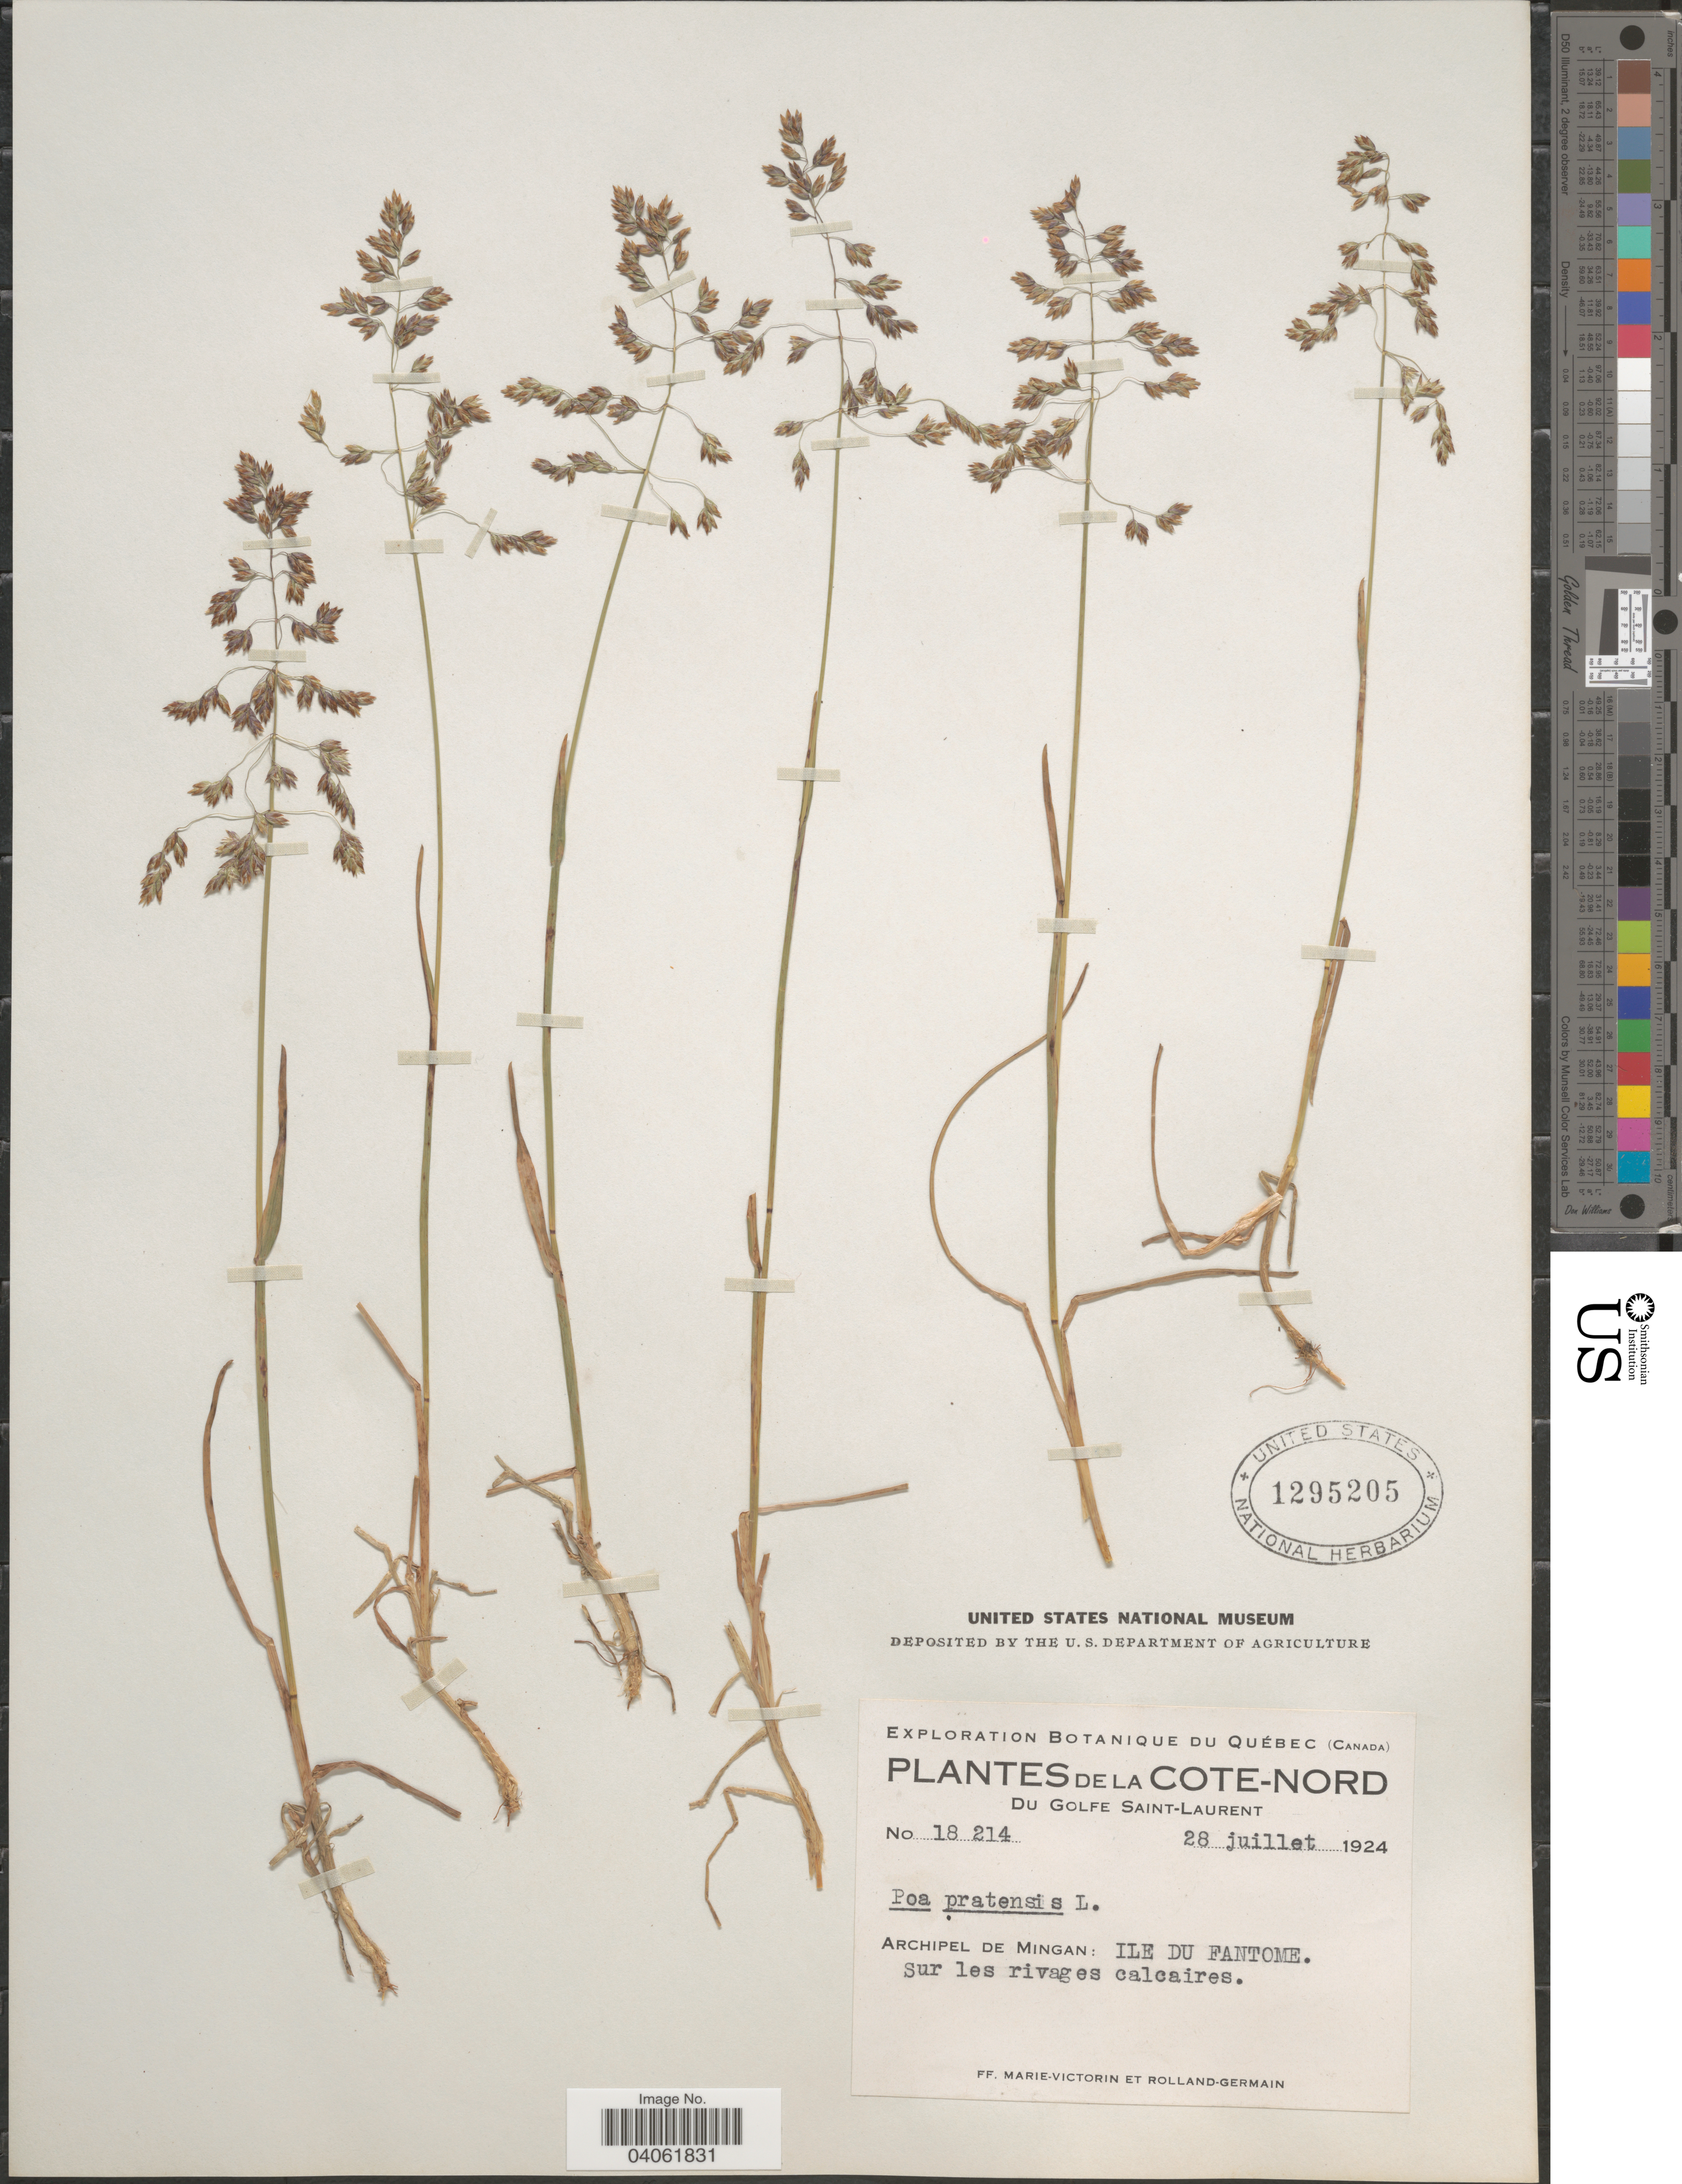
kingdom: Plantae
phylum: Tracheophyta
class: Liliopsida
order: Poales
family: Poaceae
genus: Poa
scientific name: Poa pratensis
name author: L.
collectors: F. Marie-Victorin & Rolland-Germain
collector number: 18214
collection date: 1924-07-28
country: Canada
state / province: Quebec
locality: La Cote-Nord. Du Golfe Saint-Laurent. Archipel de Mingan: Ile du Fantome.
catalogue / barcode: US 1295205